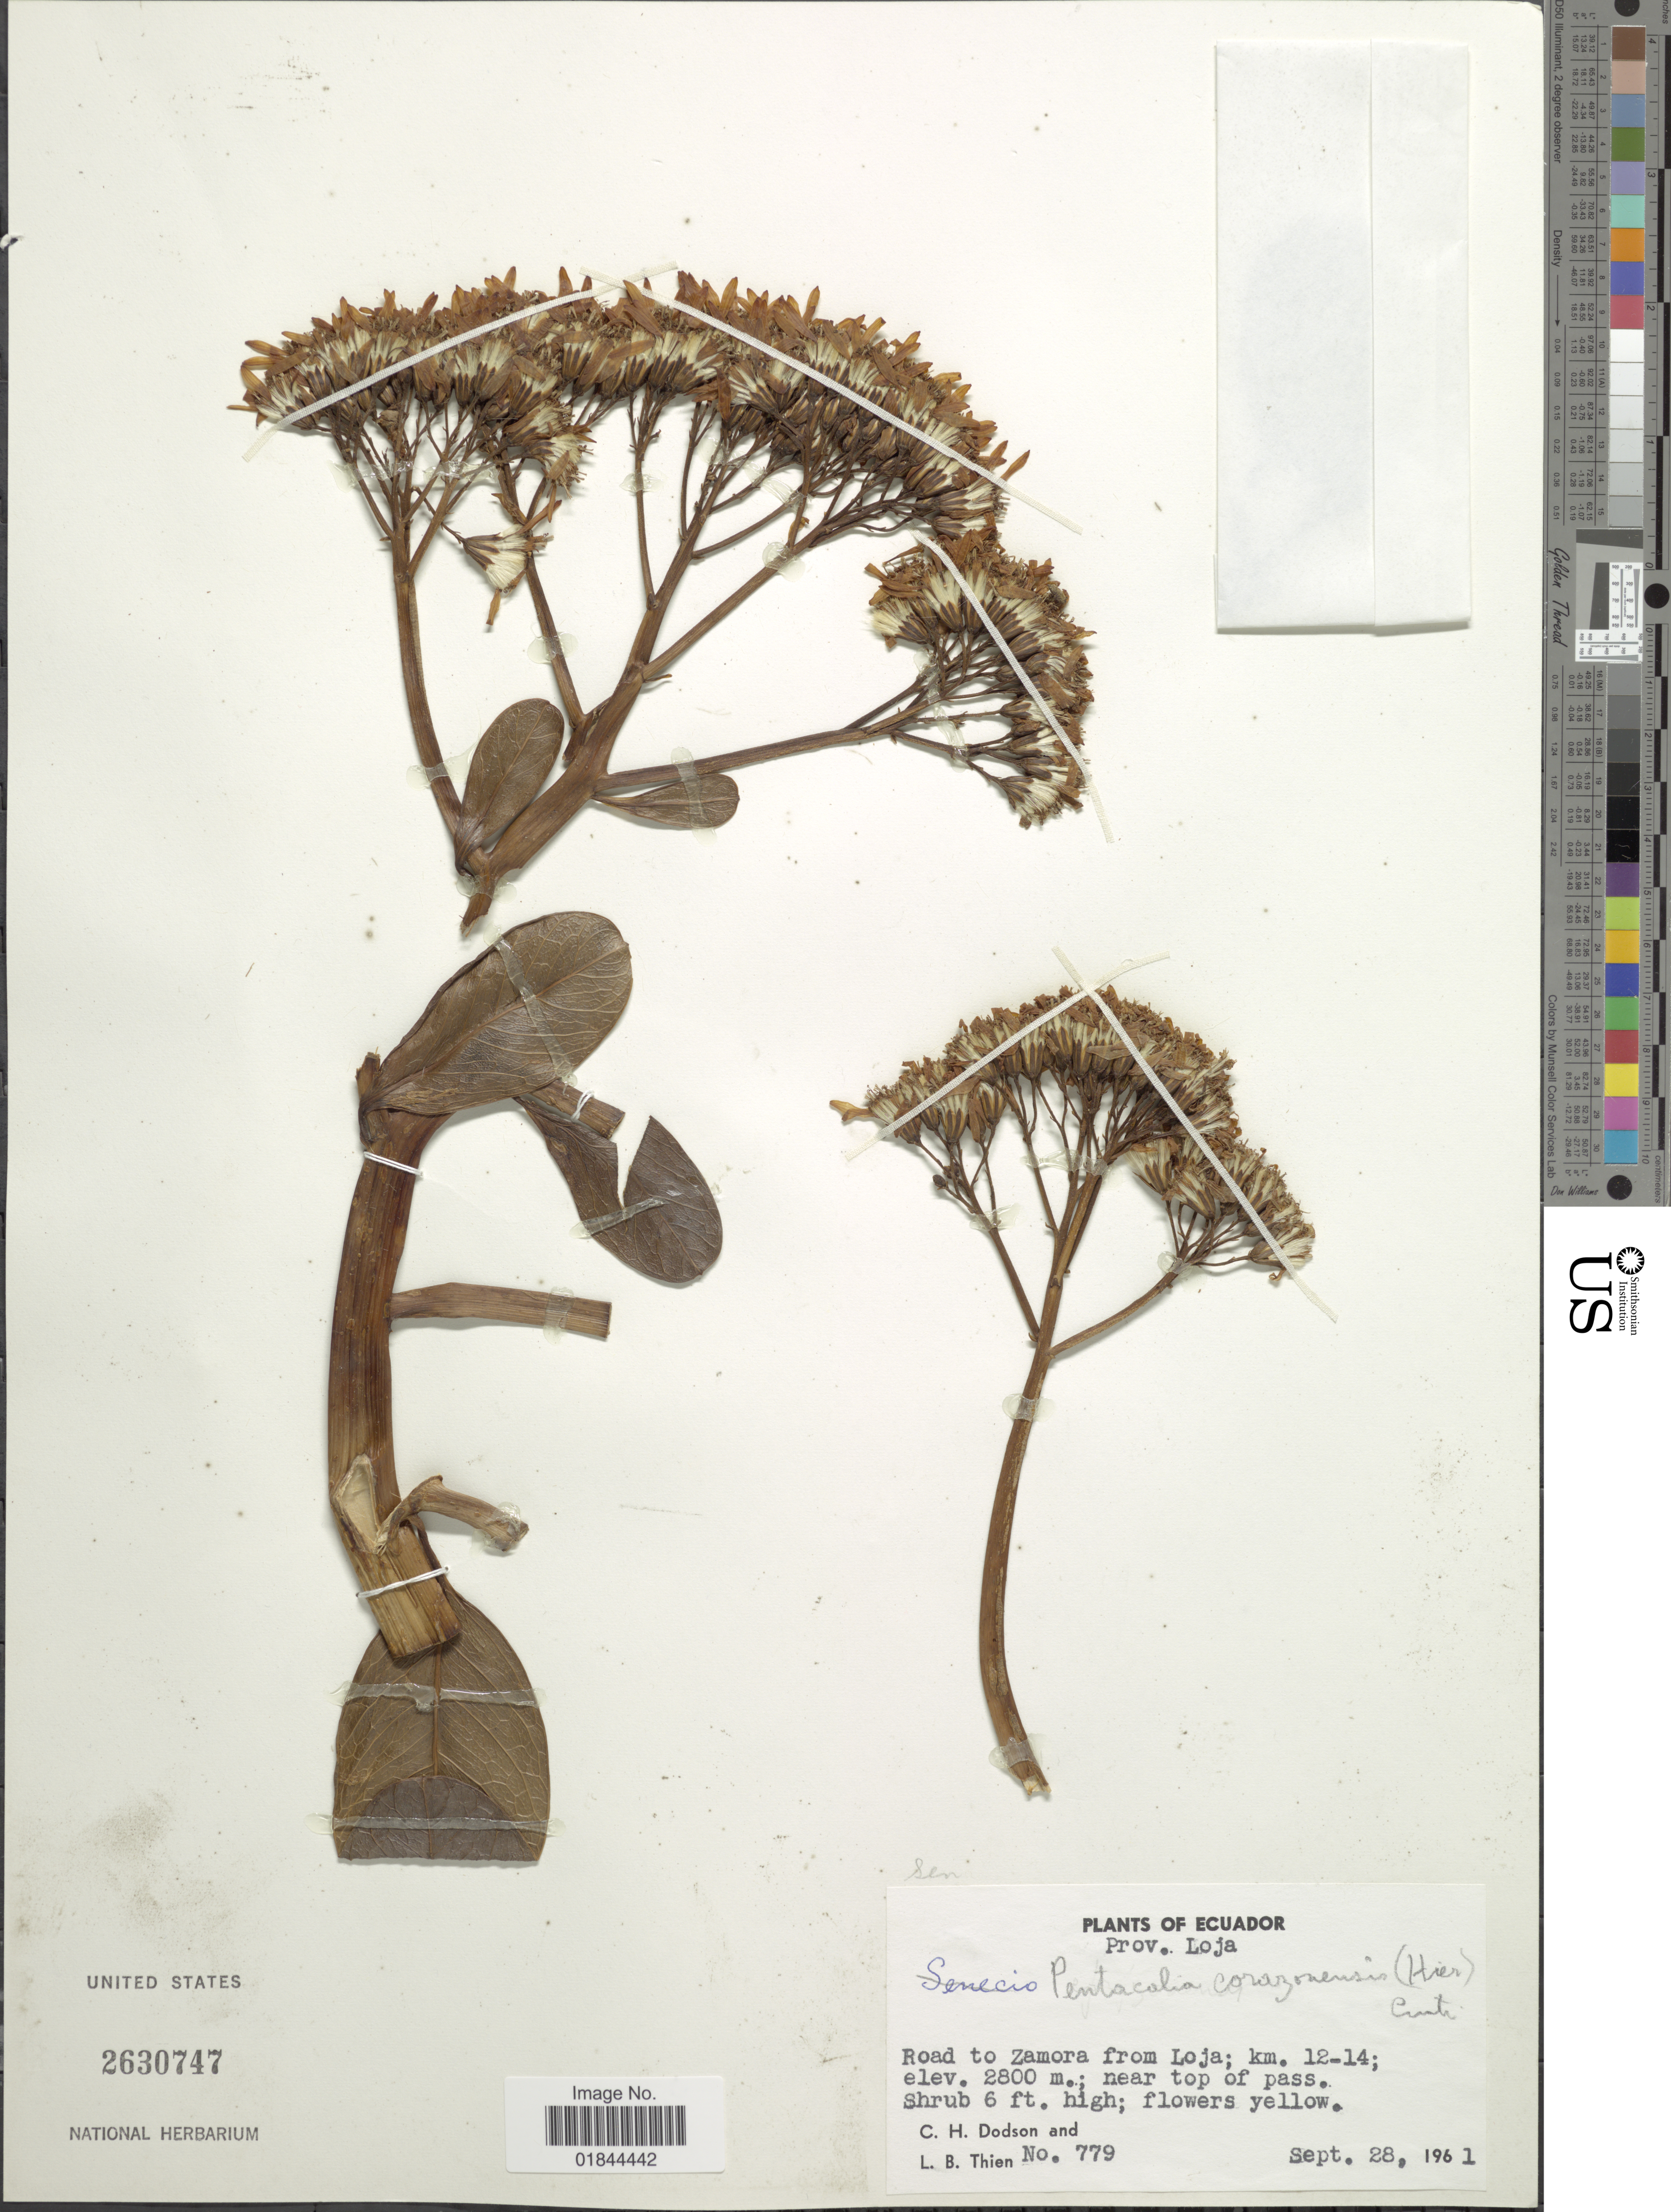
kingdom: Plantae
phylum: Tracheophyta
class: Magnoliopsida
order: Asterales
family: Asteraceae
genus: Pentacalia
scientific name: Pentacalia dorrii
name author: H. Rob. & Cuatrec.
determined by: Calvo, Joel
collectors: C. H. Dodson & L. Thien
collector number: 779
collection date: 1961-09-28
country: Ecuador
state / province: Loja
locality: Road to Zamora from Loja; km 12-14; near top of pass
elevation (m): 2800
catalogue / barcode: US 2630747